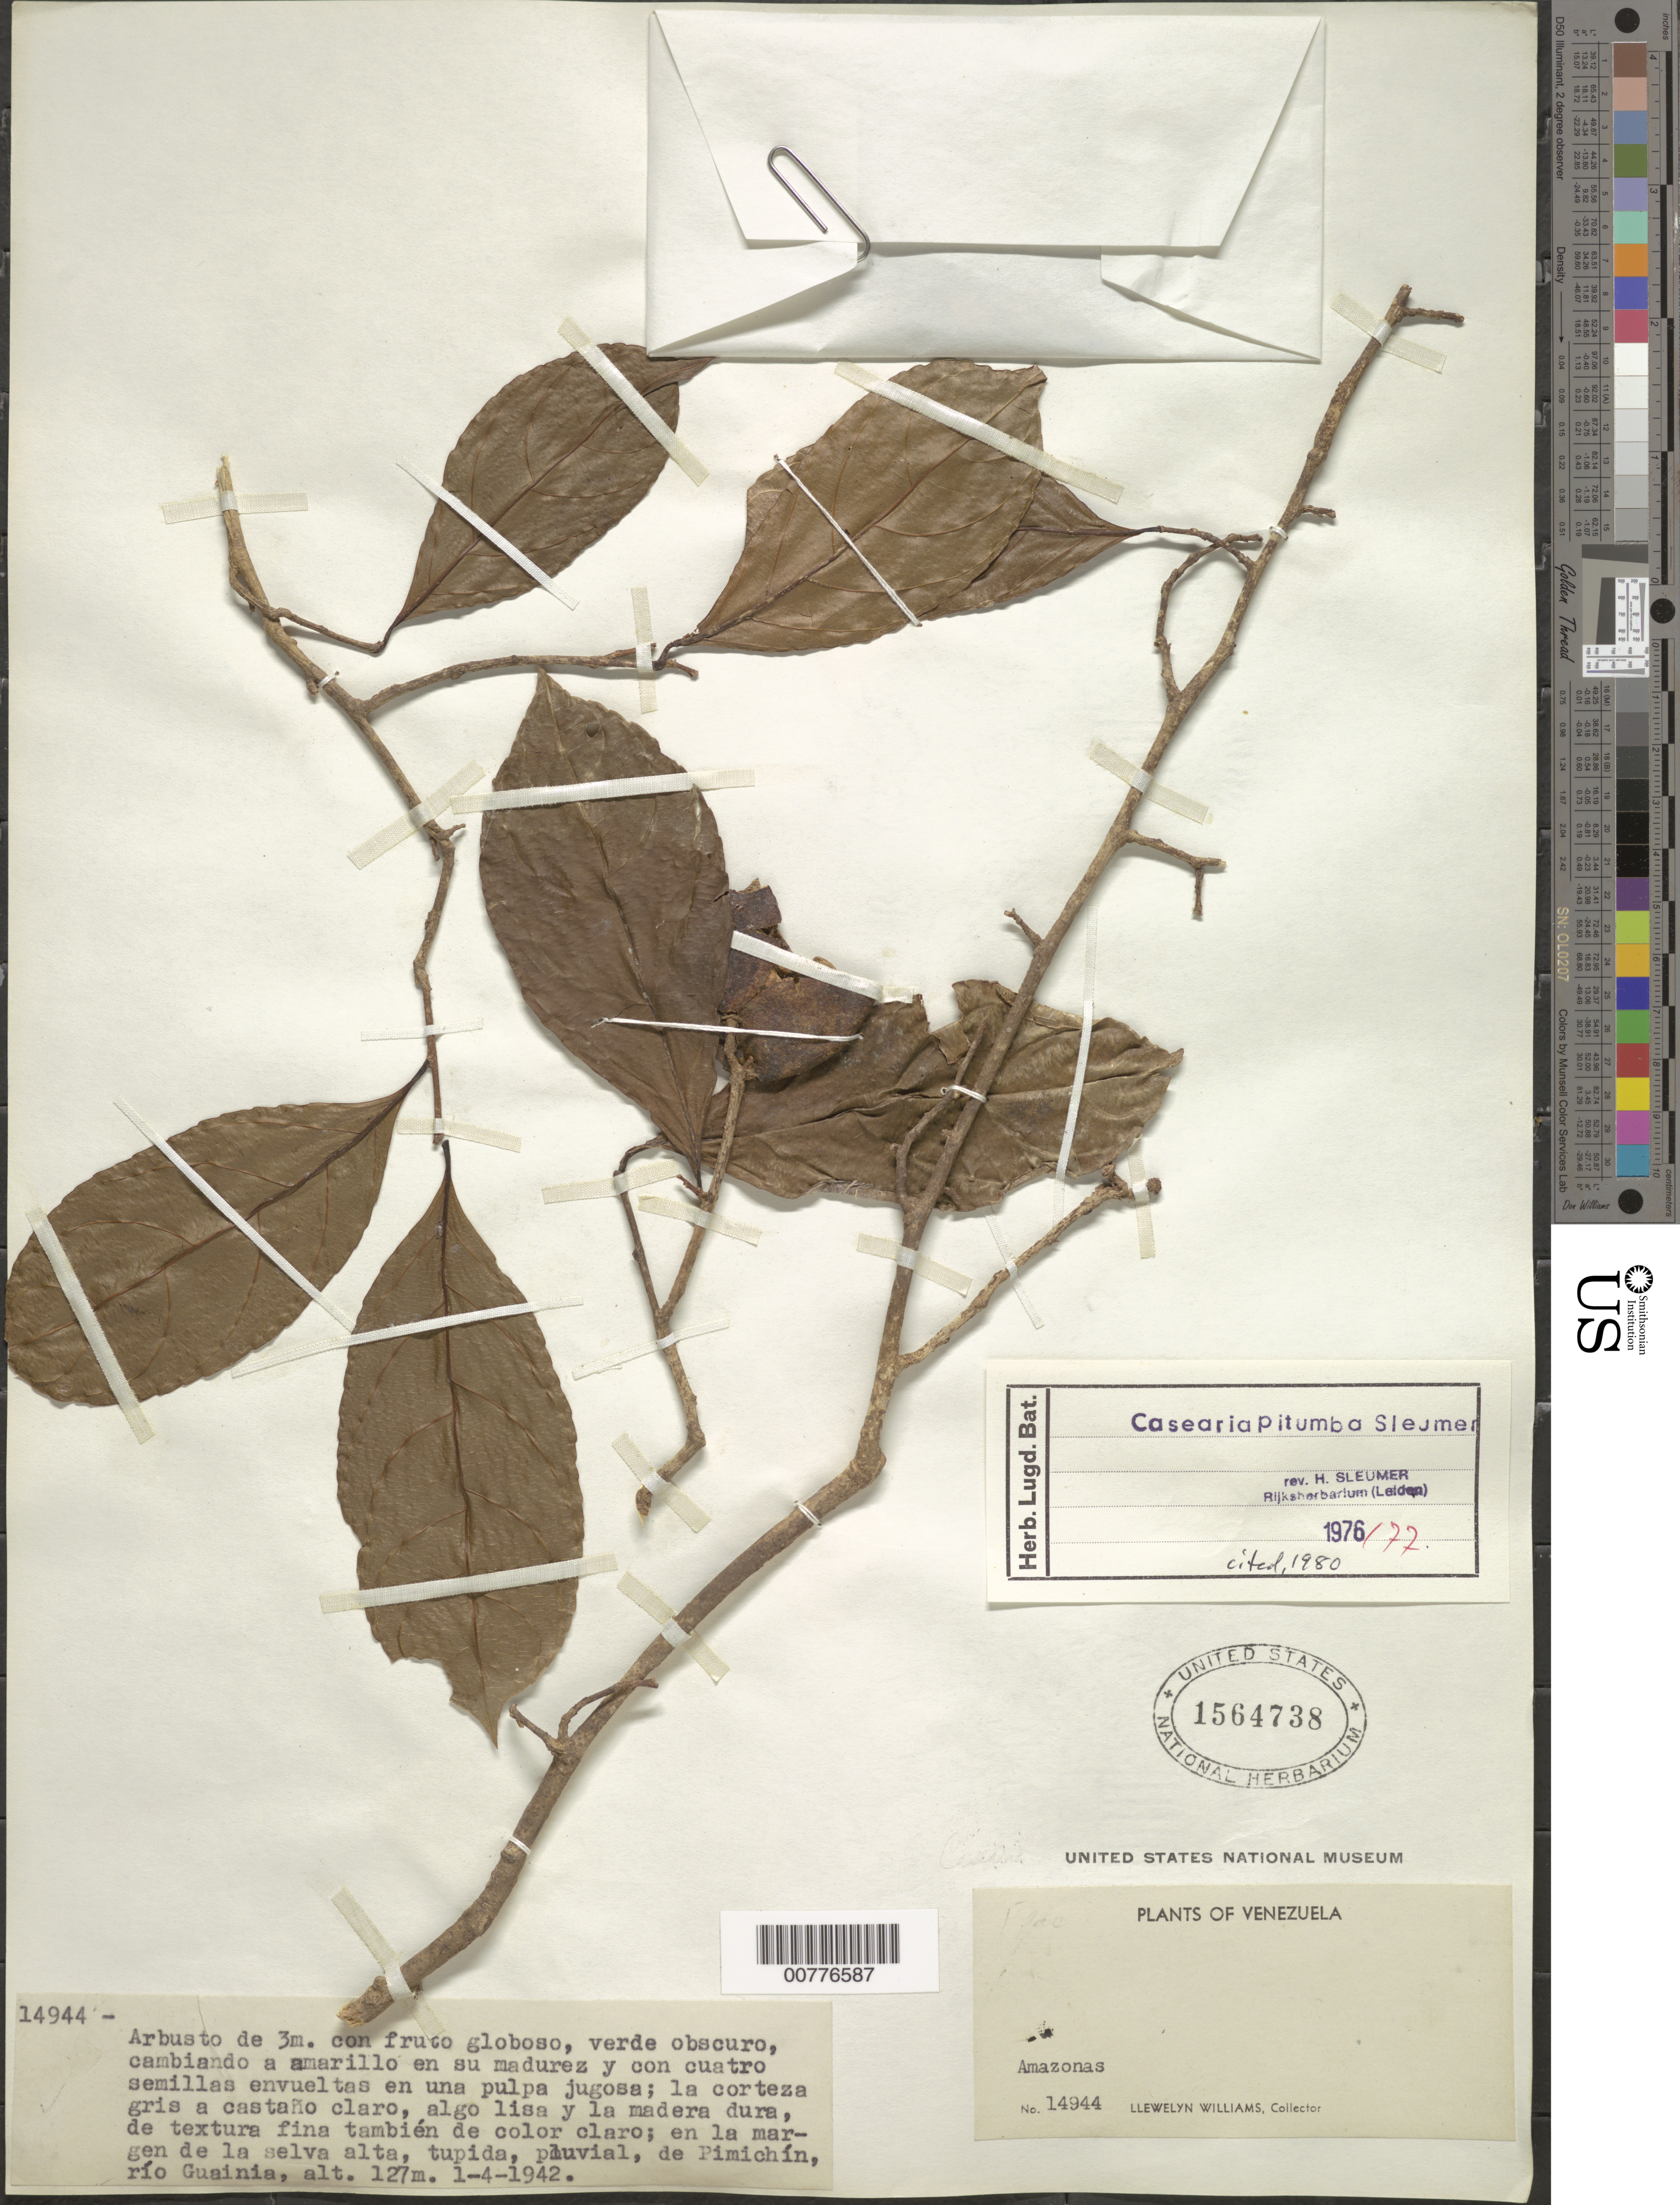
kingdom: Plantae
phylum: Tracheophyta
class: Magnoliopsida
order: Malpighiales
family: Salicaceae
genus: Casearia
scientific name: Casearia pitumba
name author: Sleumer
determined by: Sleumer, H. O.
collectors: Ll. Williams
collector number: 14944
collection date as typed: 1-Apr-42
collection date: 1942-04-01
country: Venezuela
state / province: Amazonas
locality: Caño Pimichín, Río Guainía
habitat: Margen de la selva alta, tupida, pluvial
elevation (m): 120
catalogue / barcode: US 1564738